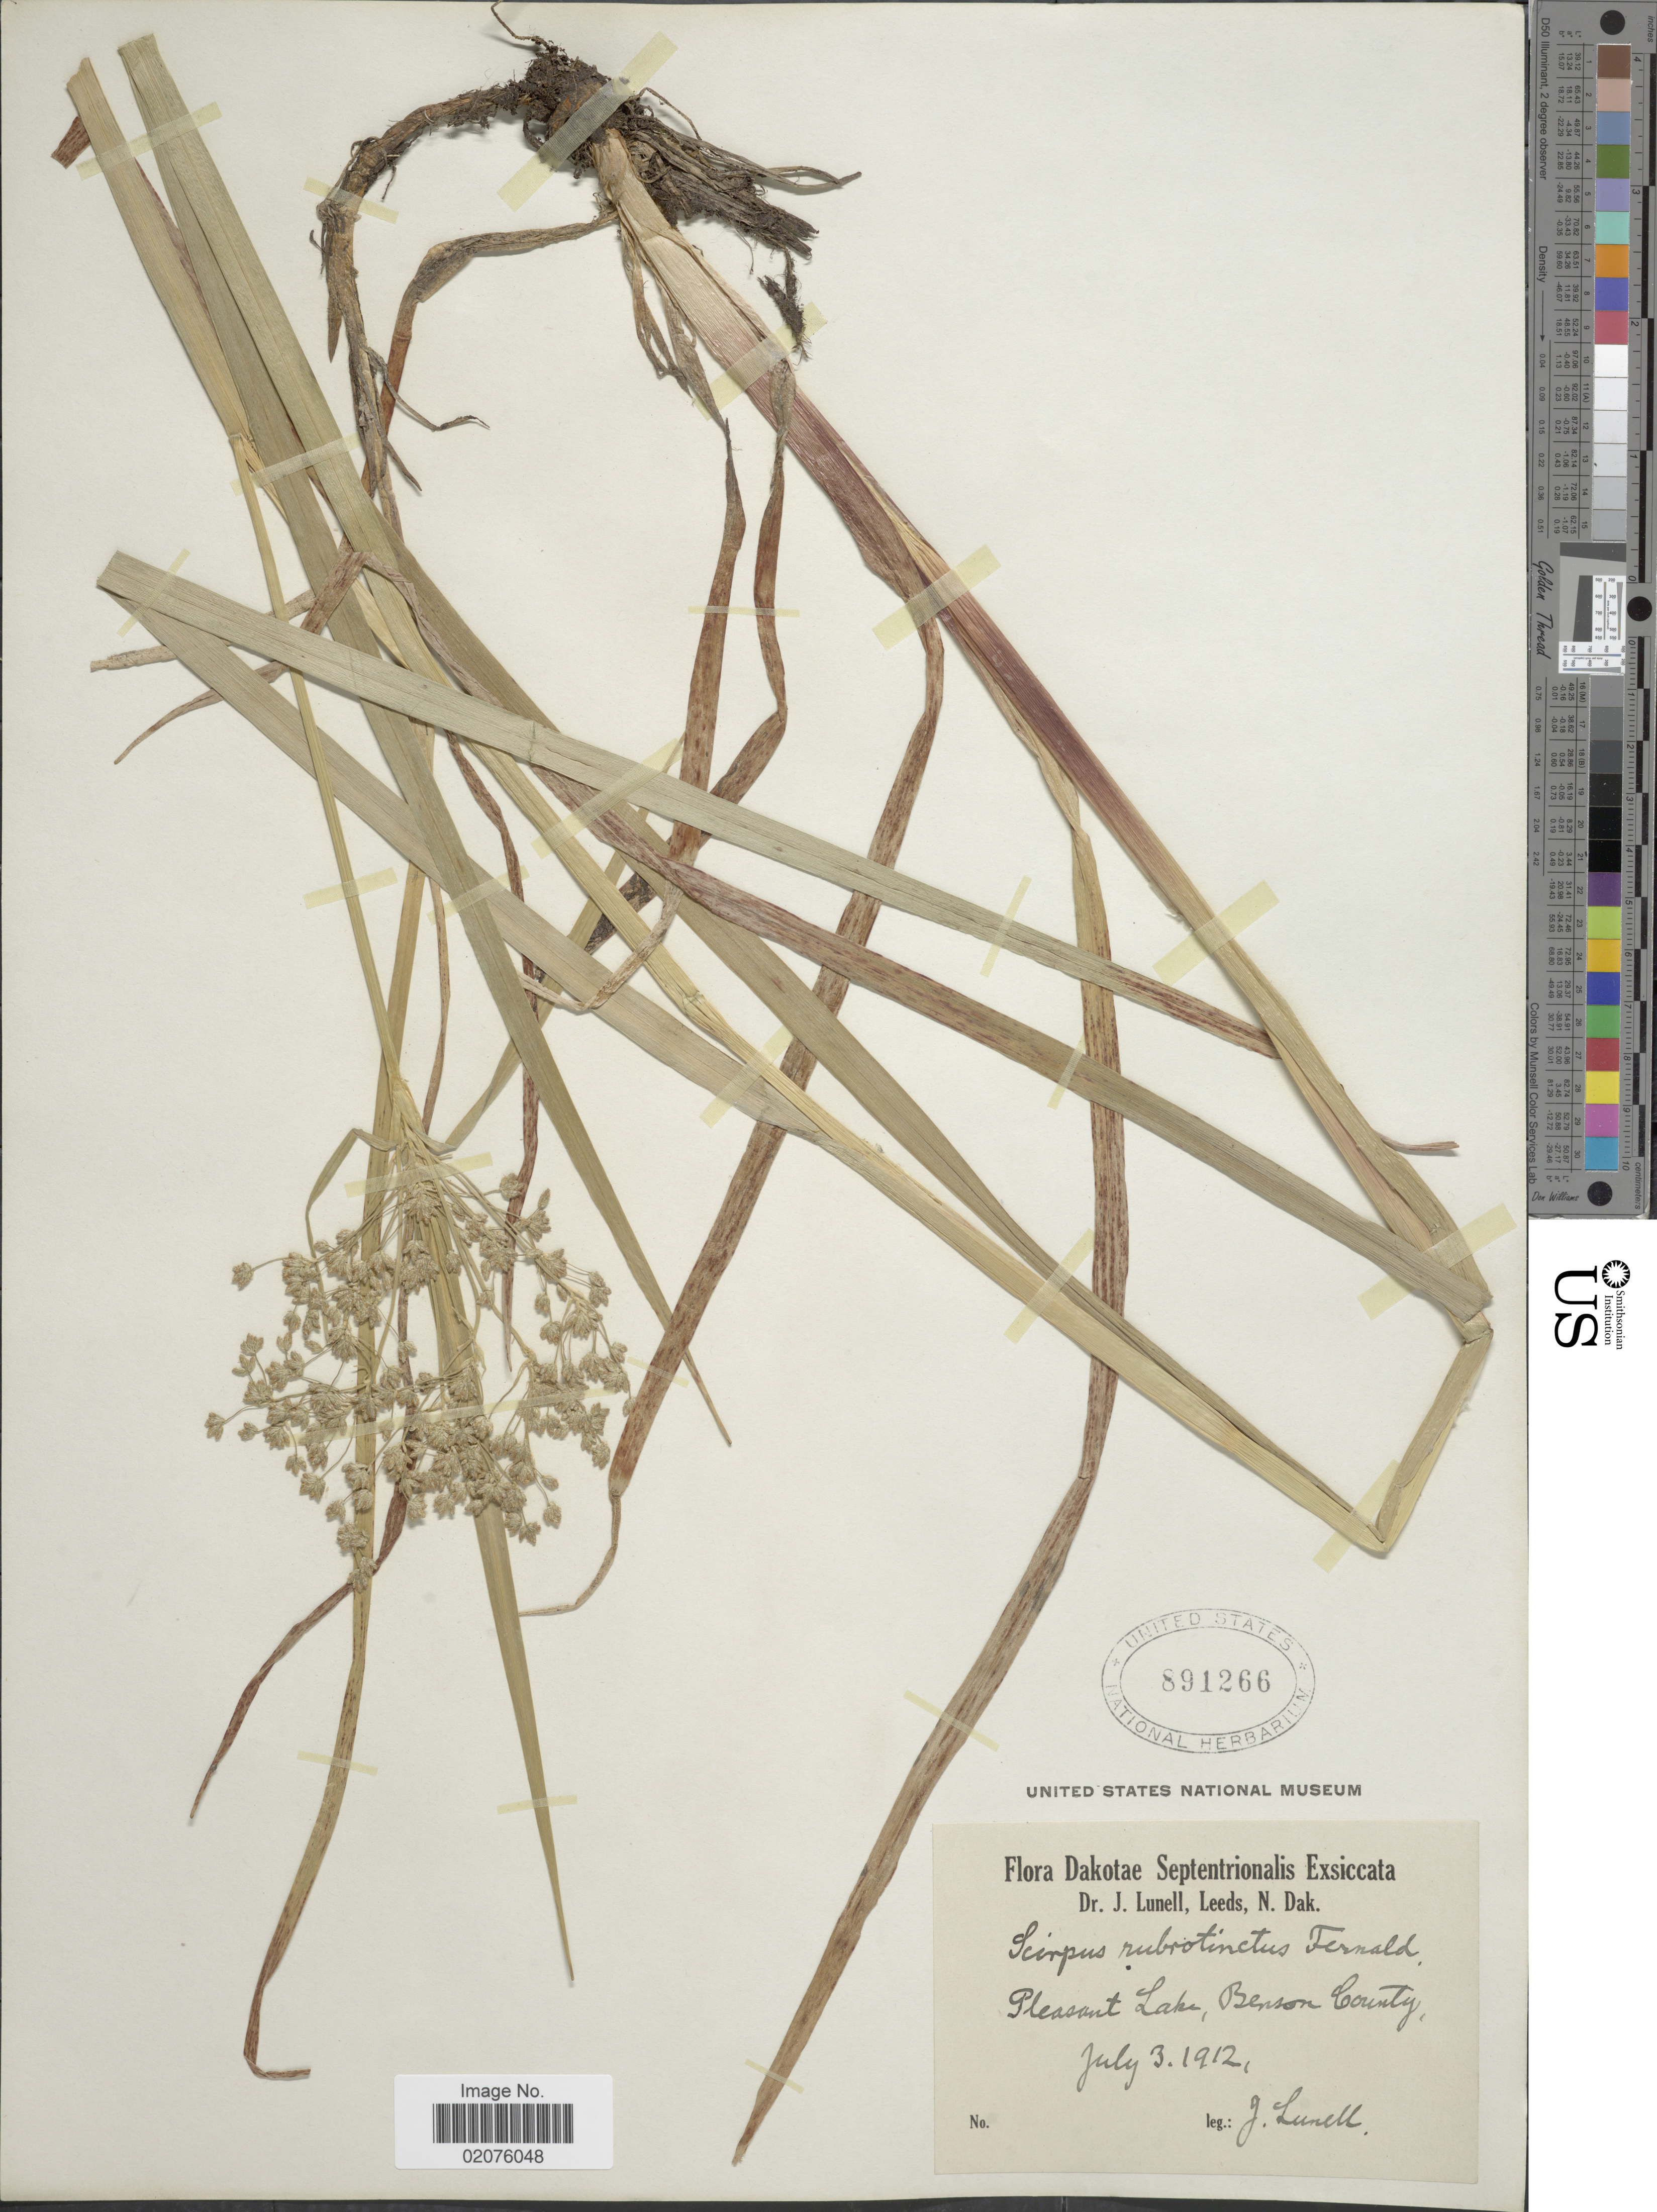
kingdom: Plantae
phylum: Tracheophyta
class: Liliopsida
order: Poales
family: Cyperaceae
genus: Scirpus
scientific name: Scirpus microcarpus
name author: J. Presl & C. Presl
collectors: J. Lunell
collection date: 1912-07-03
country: United States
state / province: North Dakota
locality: Dakotae Septentrionalis, Pleasant Lake, Benson County, Leeds [unsure placement]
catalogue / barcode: US 891266